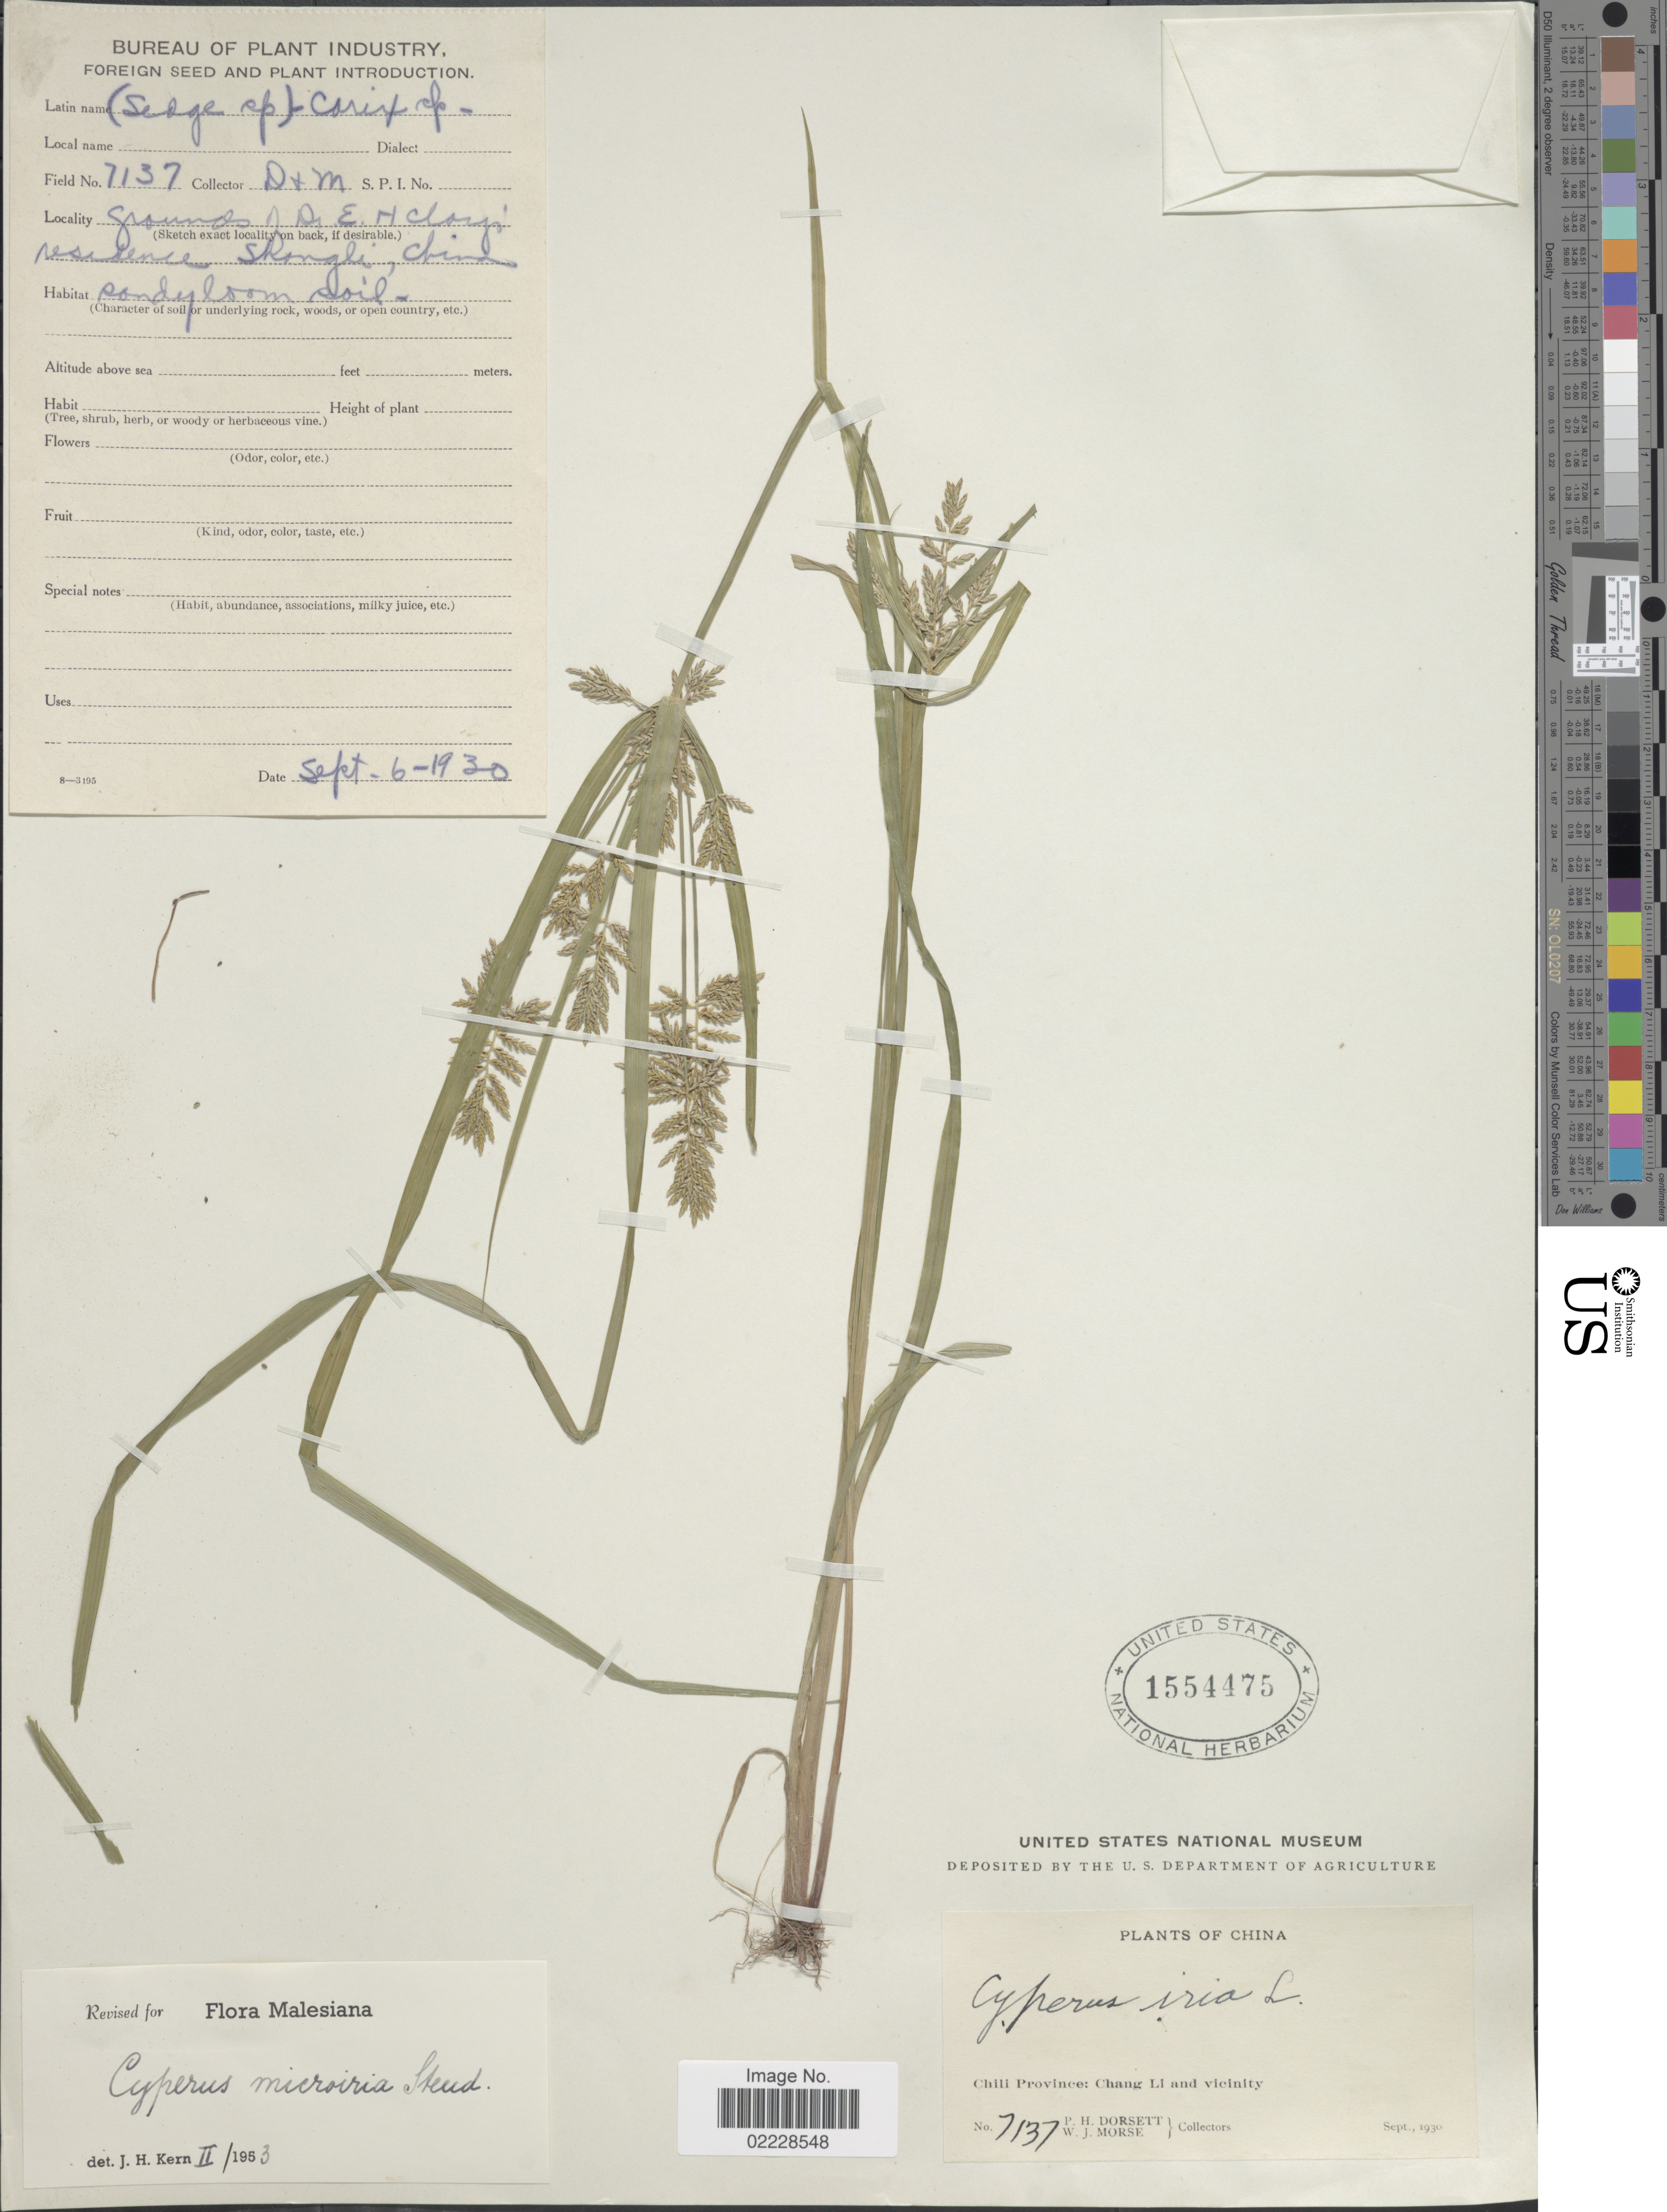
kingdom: Plantae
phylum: Tracheophyta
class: Liliopsida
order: Poales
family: Cyperaceae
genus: Cyperus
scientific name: Cyperus iria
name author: L.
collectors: P. H. Dorsett & W. J. Morse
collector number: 7137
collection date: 1930-09-06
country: China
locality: Chili Province: Chang Li and vicinity. Grounds of Dr. D.E. H. Clay [illegible text] residence Shangli. [interpreted]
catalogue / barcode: US 1554475